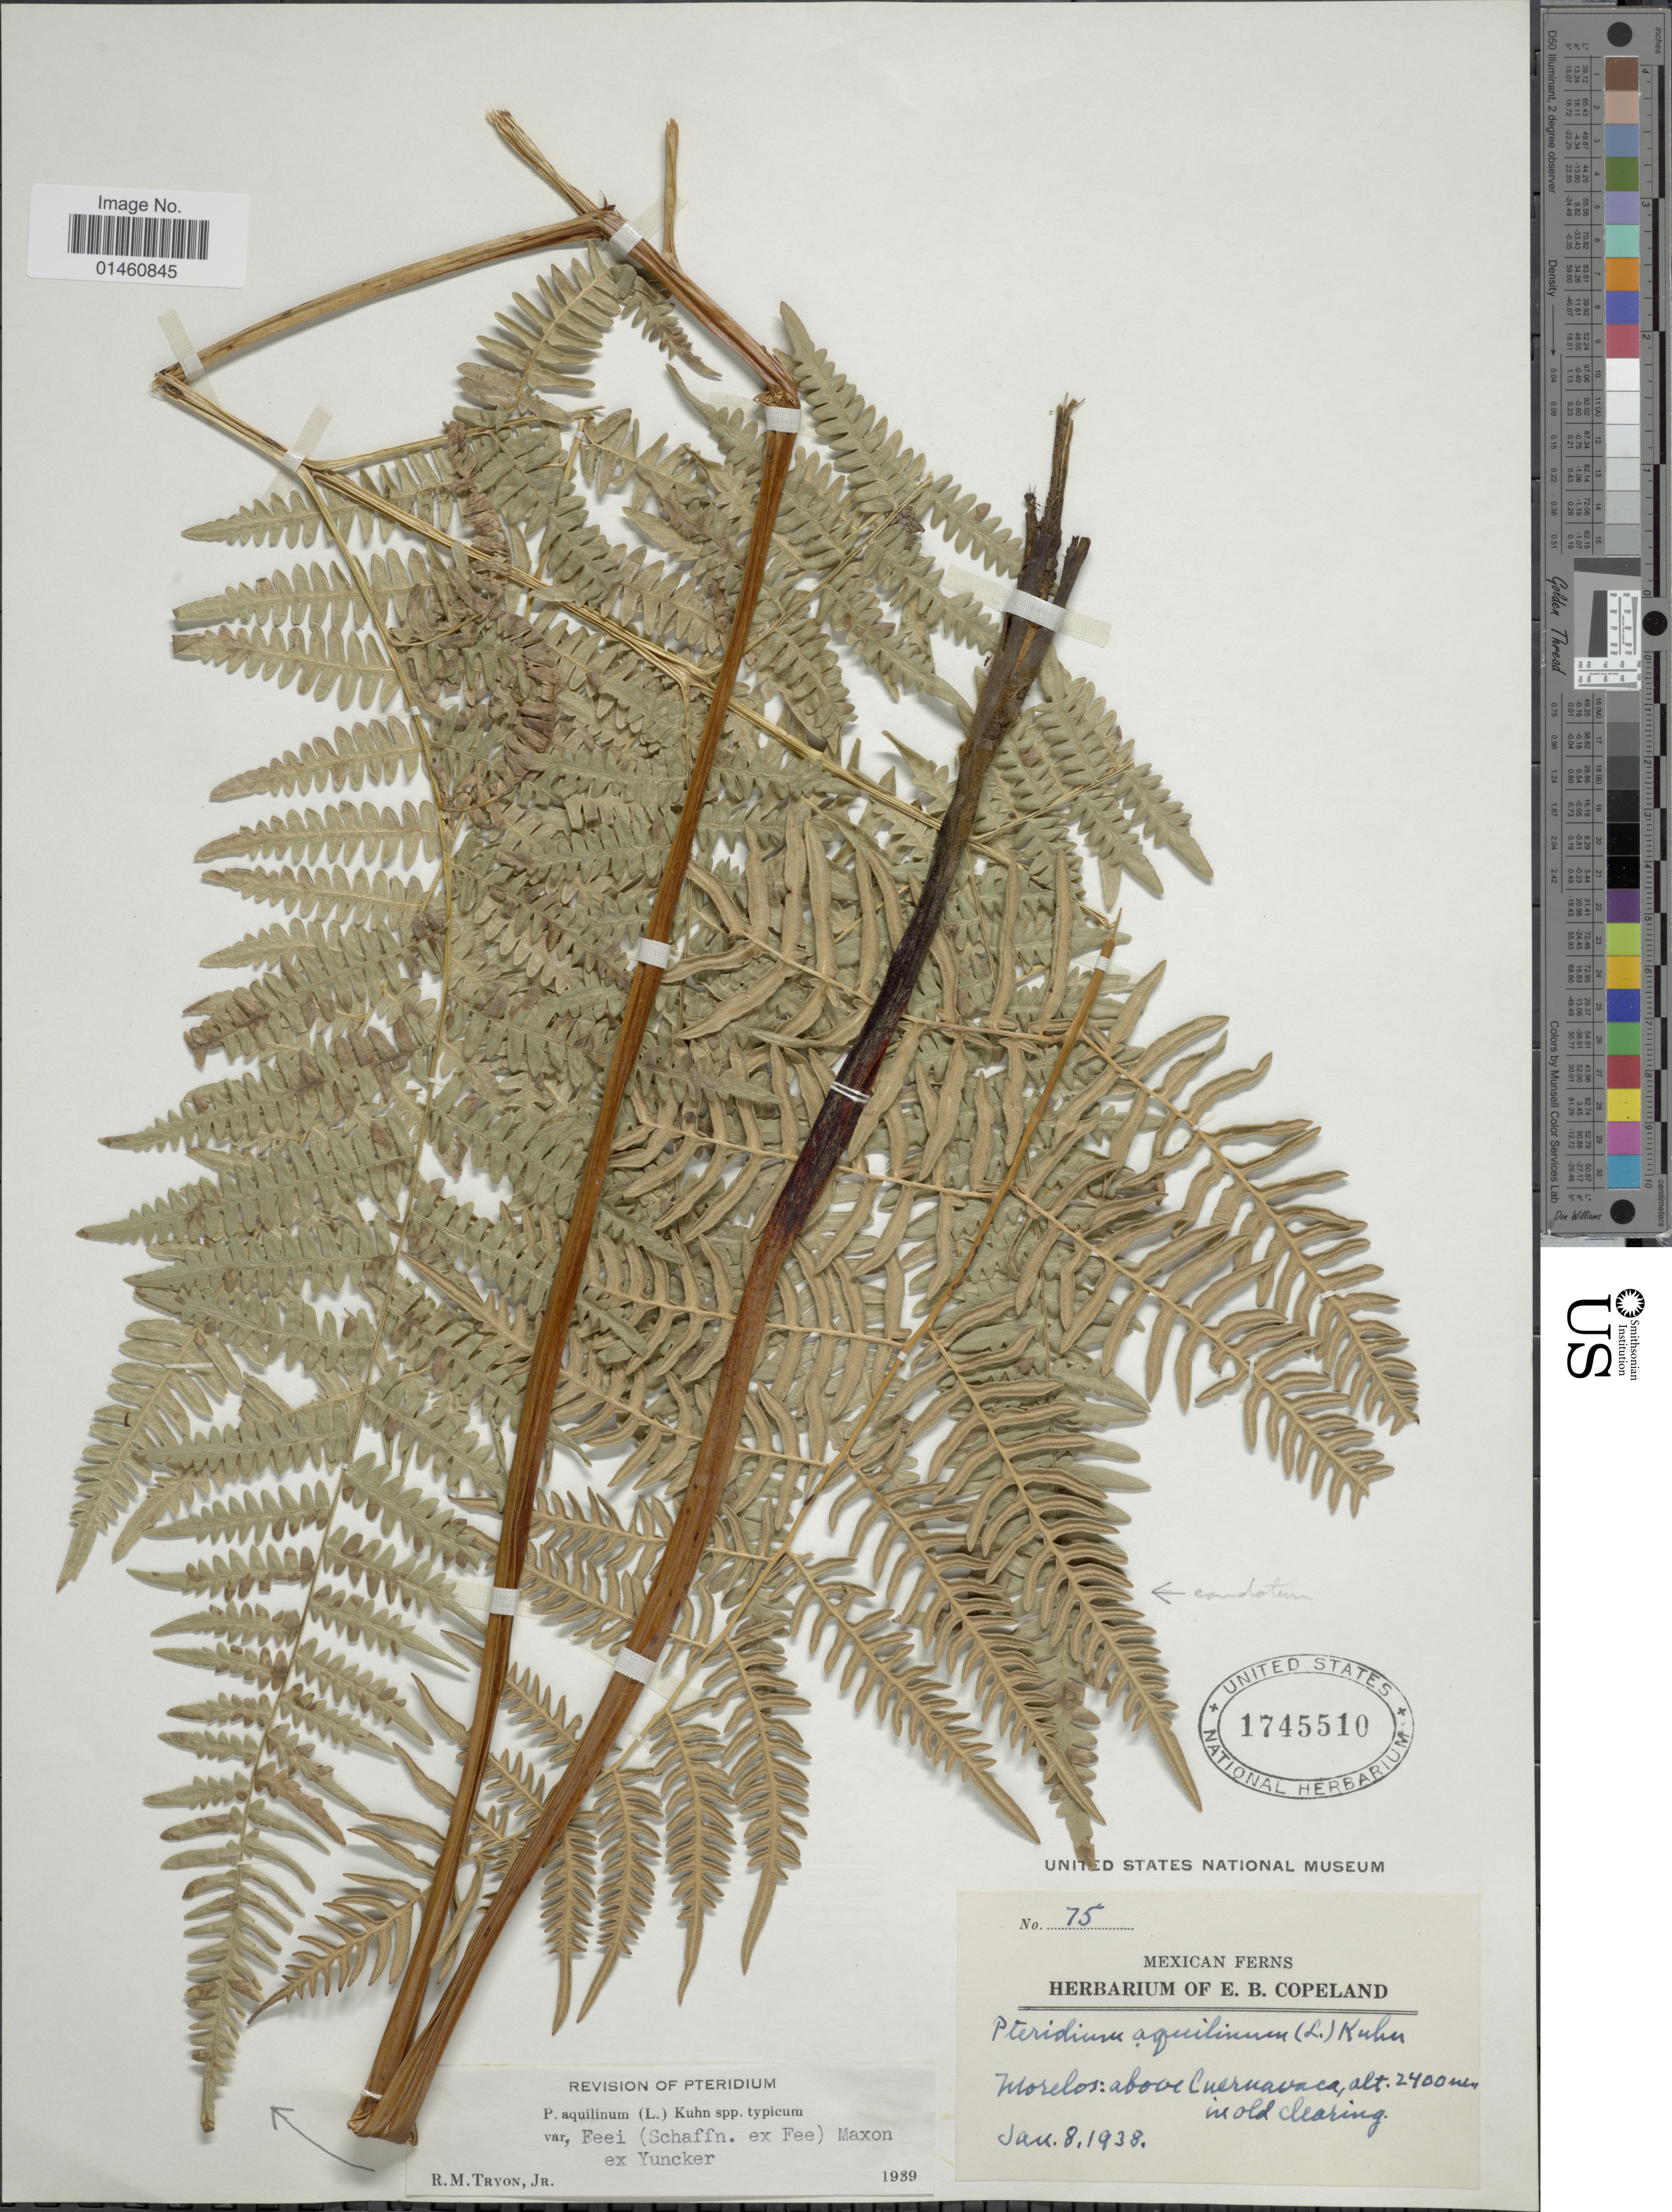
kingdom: Plantae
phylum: Tracheophyta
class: Polypodiopsida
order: Polypodiales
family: Dennstaedtiaceae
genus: Pteridium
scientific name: Pteridium aquilinum var. feei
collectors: ex herb. E. B. Copeland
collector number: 75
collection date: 1938-01-08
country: Mexico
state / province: Morelos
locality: Above Cuernavaca.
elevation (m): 2400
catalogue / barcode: US 1745510